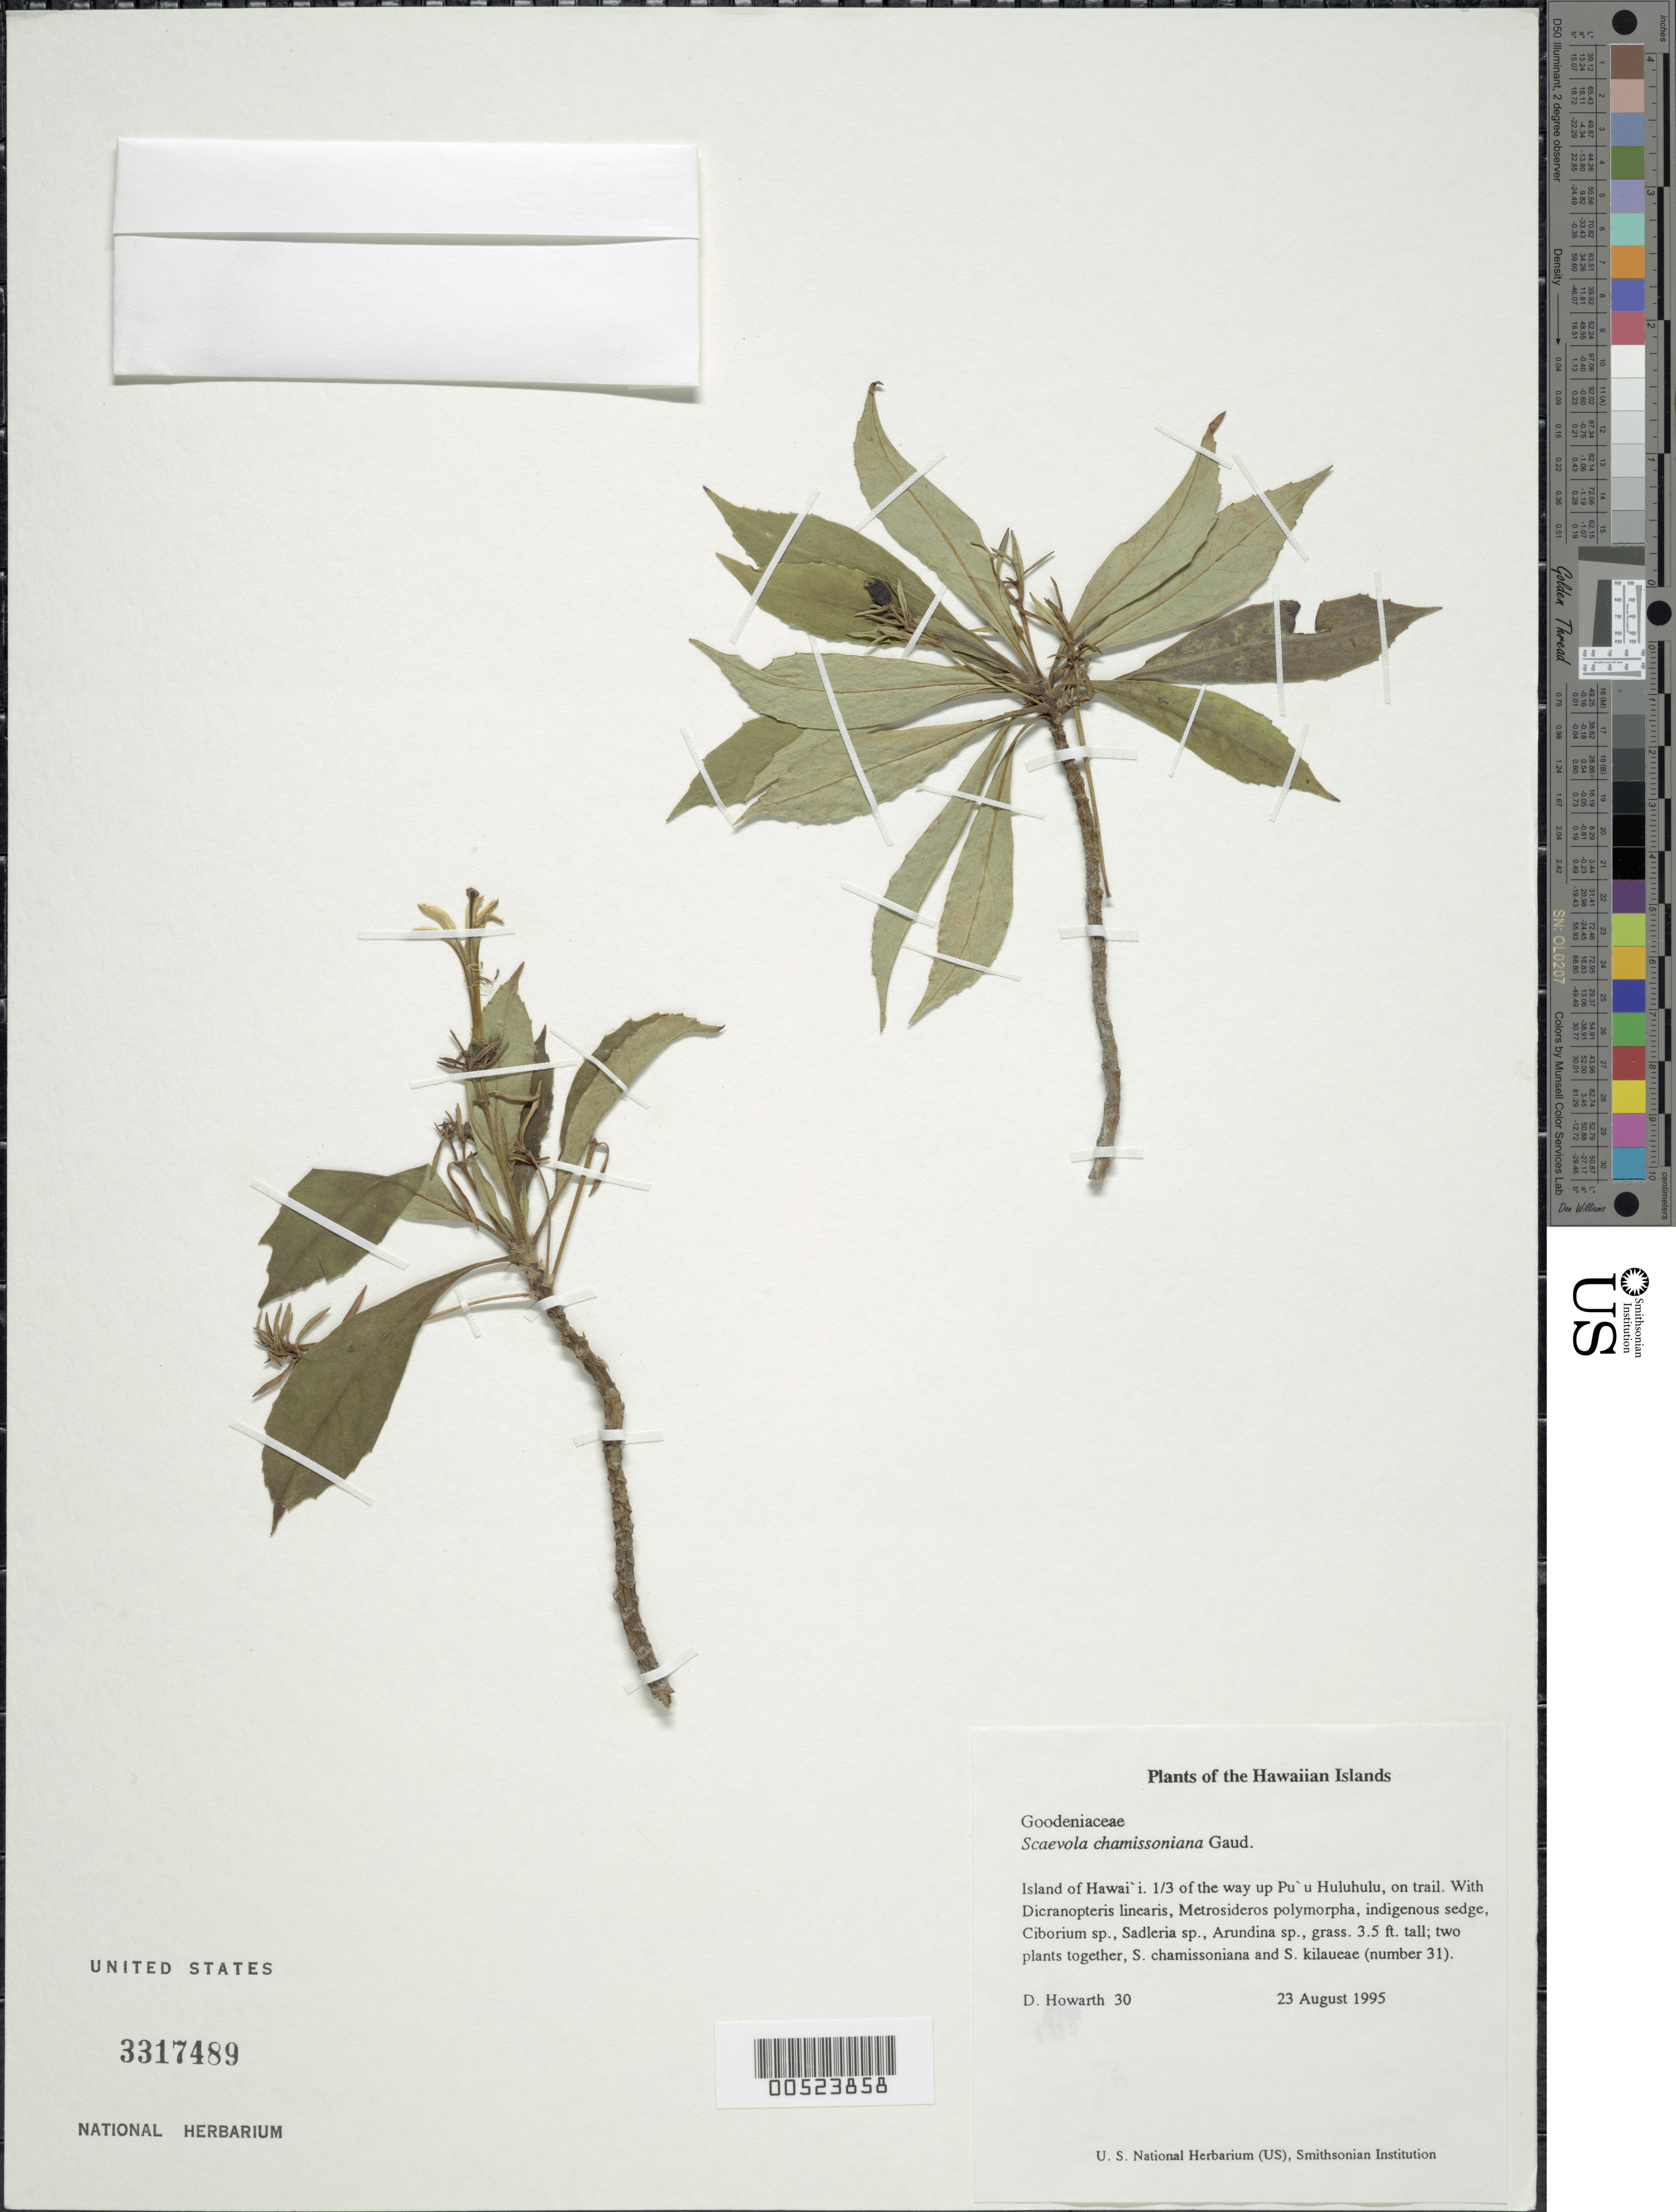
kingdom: Plantae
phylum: Tracheophyta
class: Magnoliopsida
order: Asterales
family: Goodeniaceae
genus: Scaevola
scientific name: Scaevola chamissoniana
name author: Gaudich.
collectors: D. Howarth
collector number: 30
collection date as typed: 23 Aug 1995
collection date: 1995-08-23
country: United States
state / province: Hawaii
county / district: Hawaii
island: Hawaii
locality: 0.333 of the way up Pu'u Huluhulu, on trail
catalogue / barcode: US 3317489